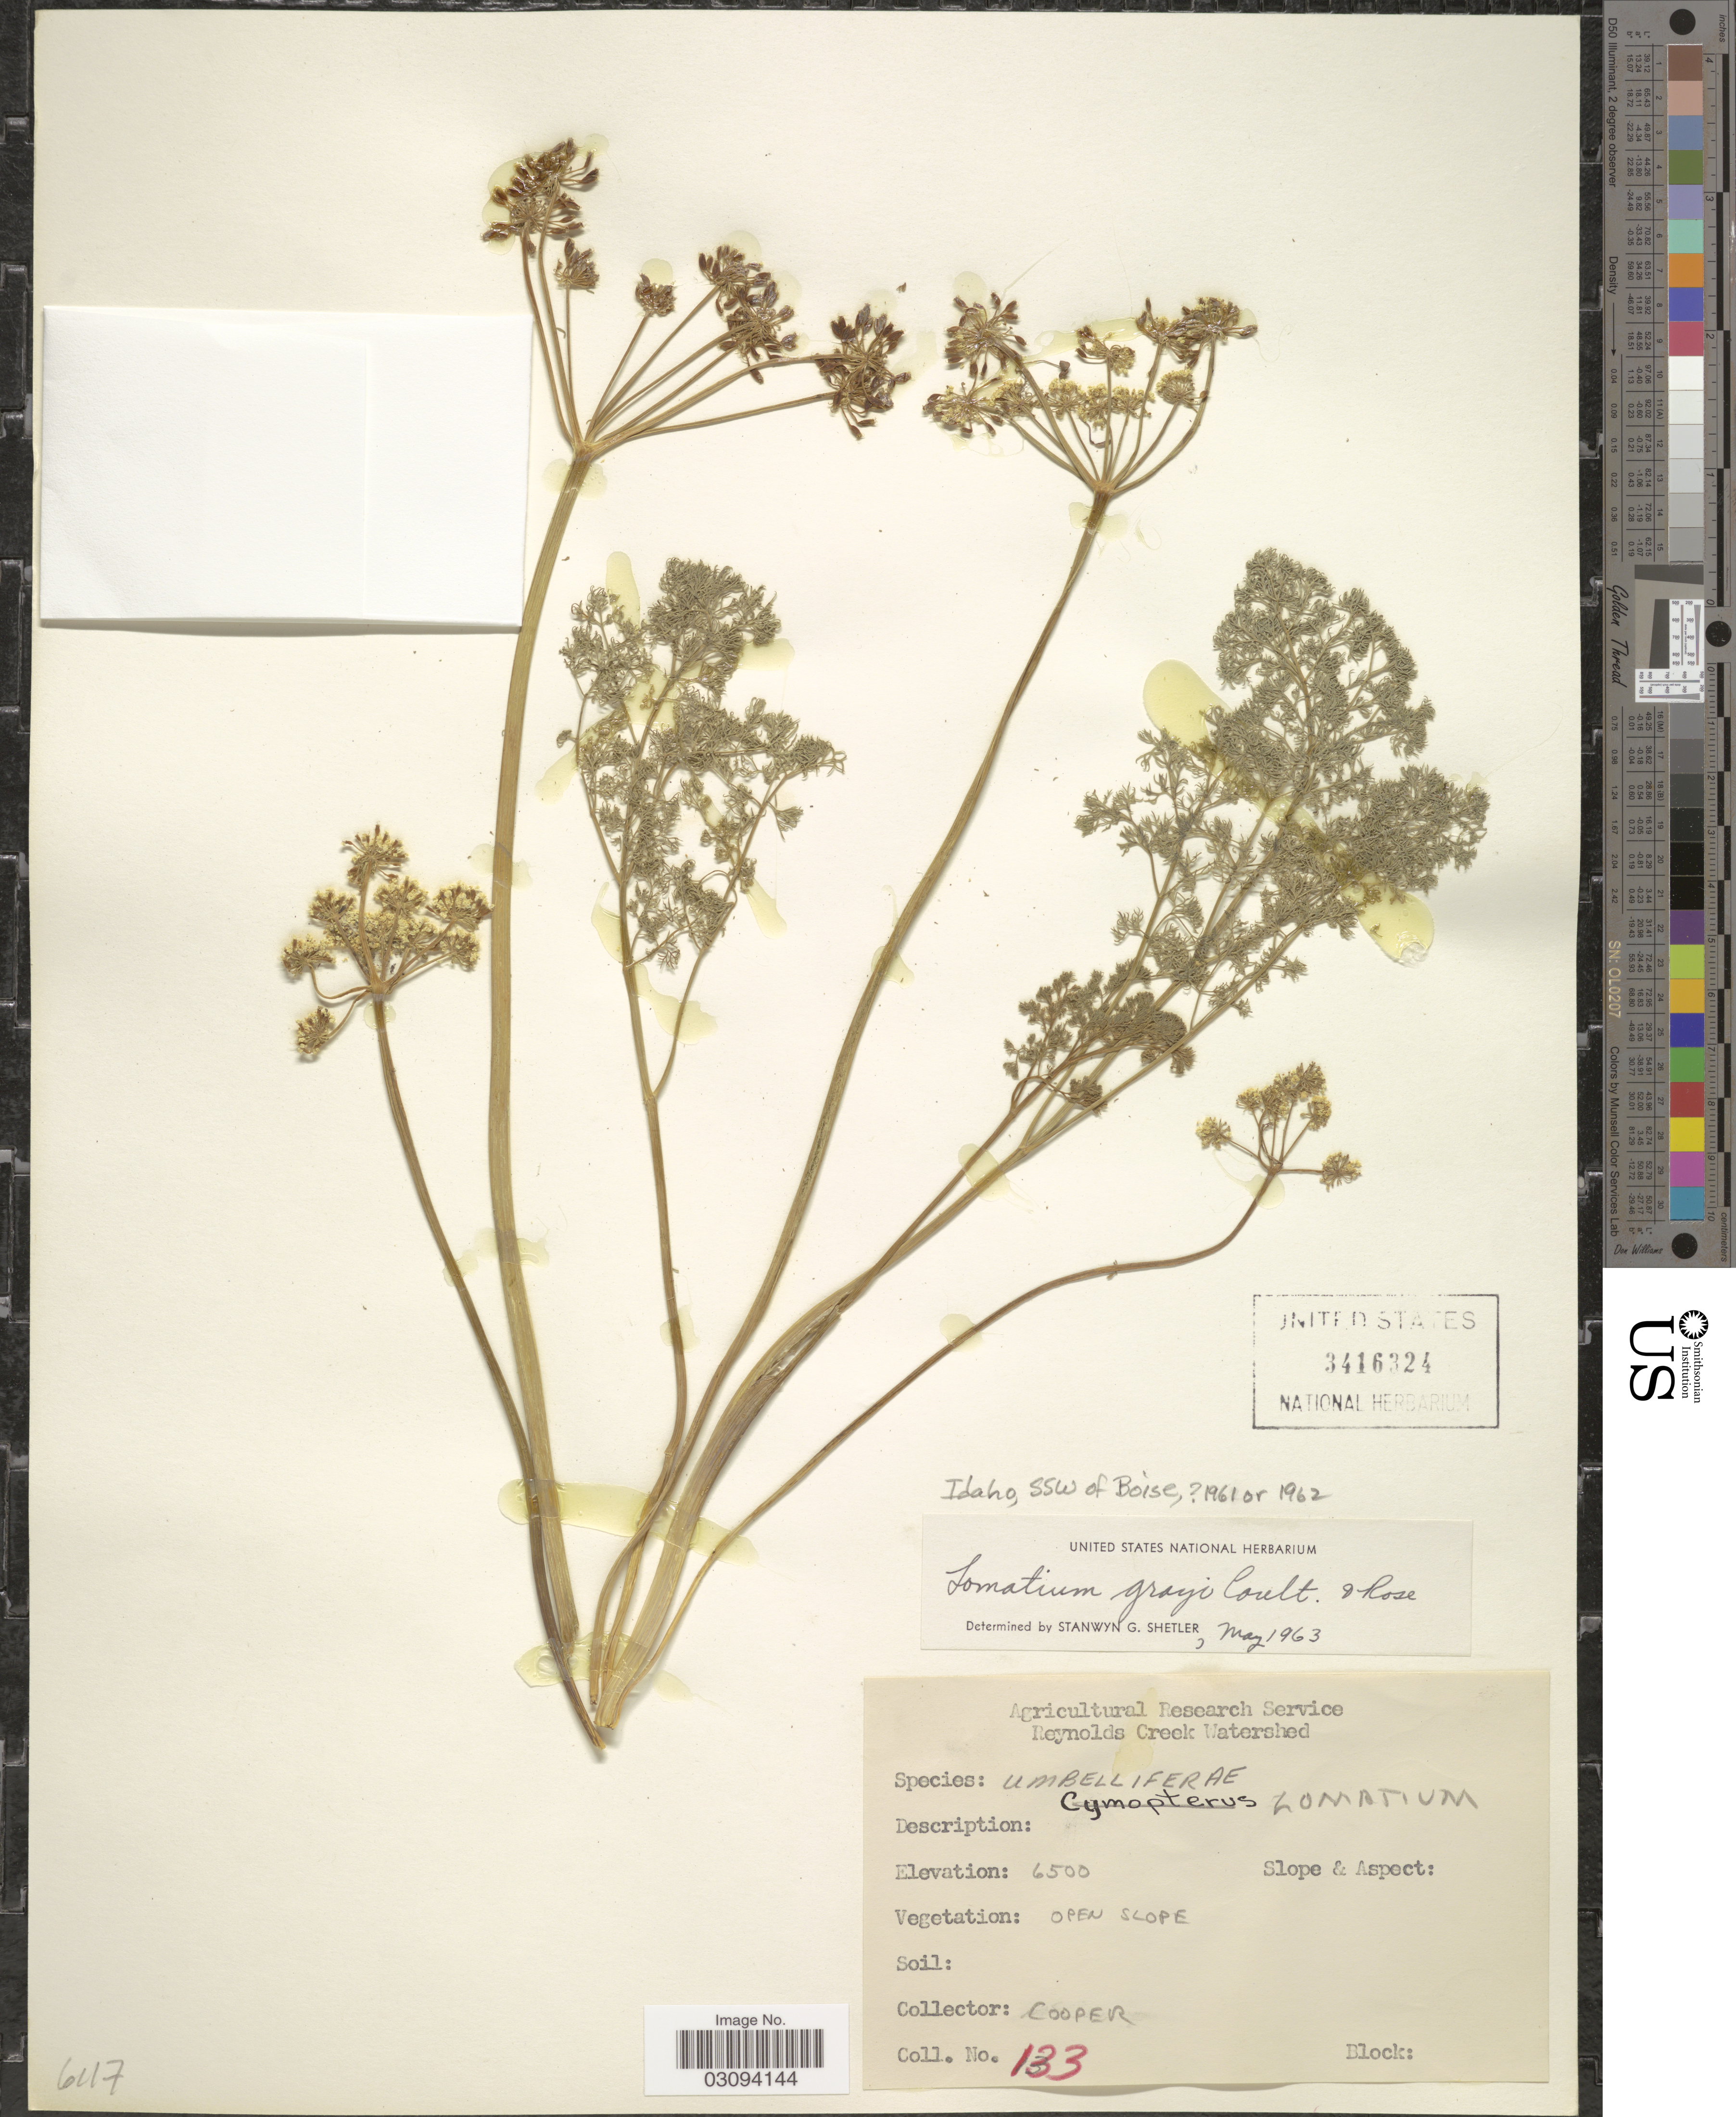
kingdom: Plantae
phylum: Tracheophyta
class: Magnoliopsida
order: Apiales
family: Apiaceae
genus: Lomatium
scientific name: Lomatium grayi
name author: (J.M. Coult. & Rose) J.M. Coult. & Rose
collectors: -- Cooper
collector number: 133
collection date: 1961/1962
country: United States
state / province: Idaho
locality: Ssw of Boise. Reynolds Creek Watershed.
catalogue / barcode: US 3416324